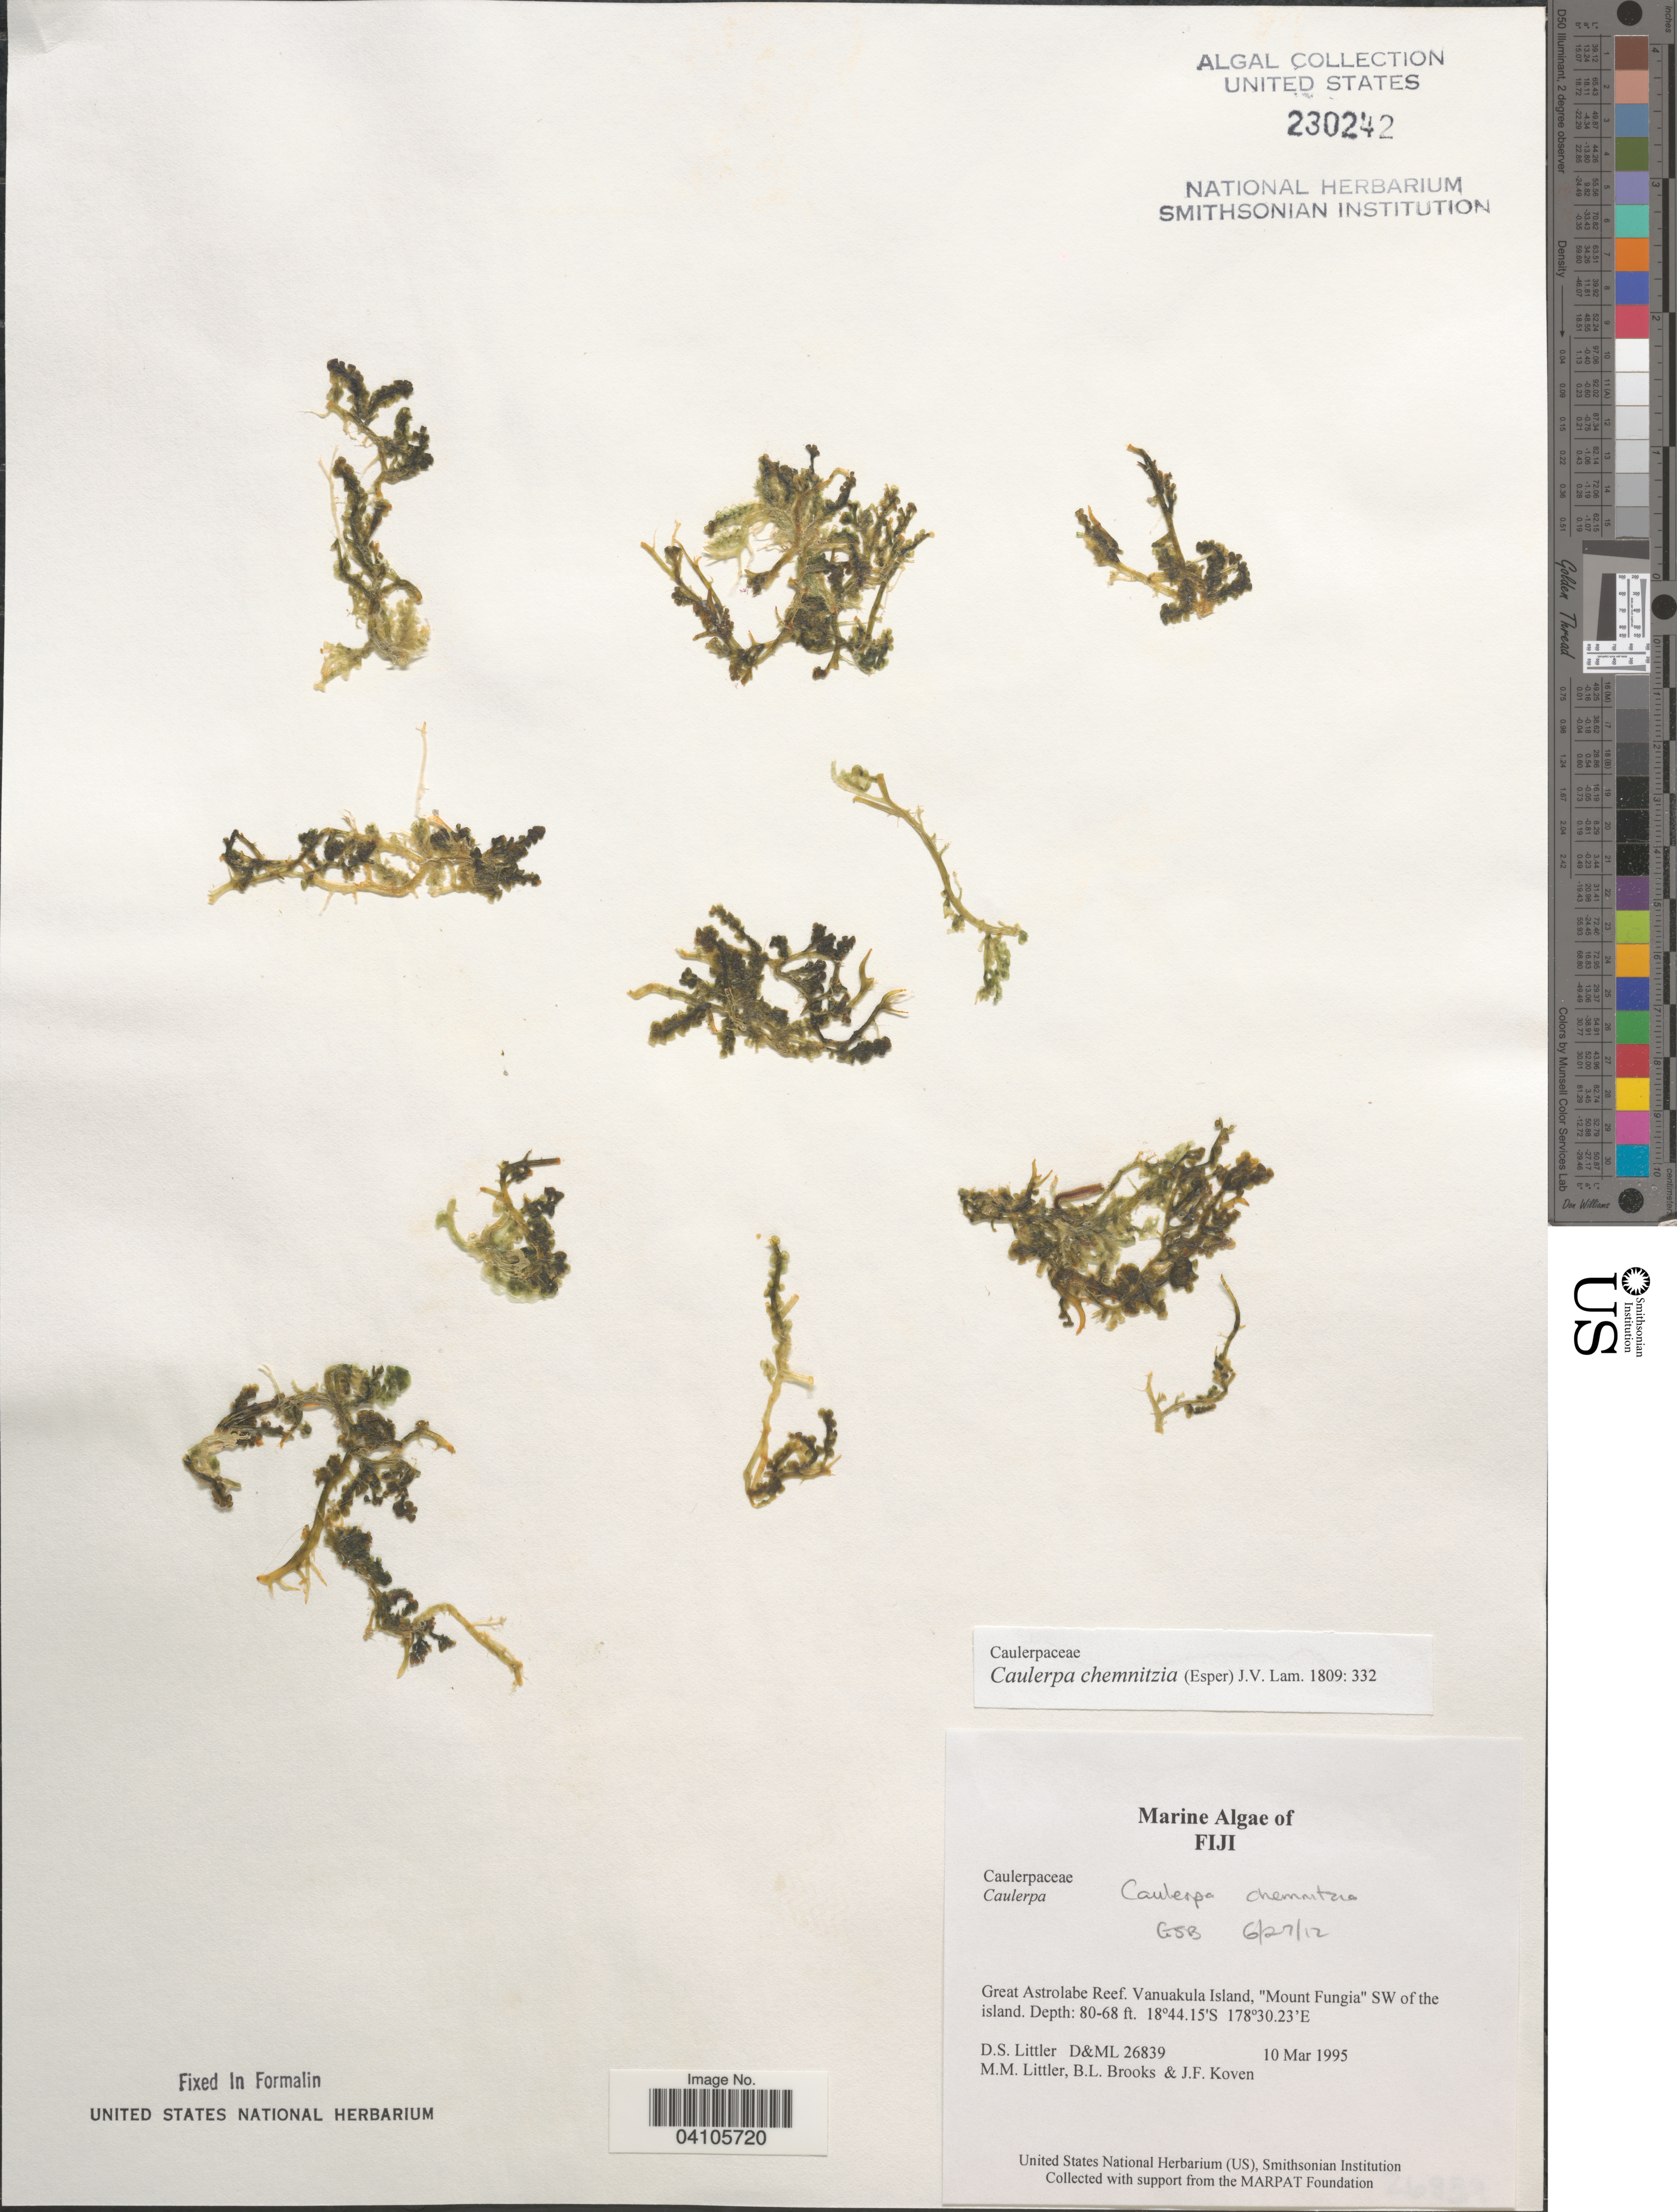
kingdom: Plantae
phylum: Chlorophyta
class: Ulvophyceae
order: Bryopsidales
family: Caulerpaceae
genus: Caulerpa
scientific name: Caulerpa chemnitzia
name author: (Esper) J.V.Lamouroux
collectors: D. S. Littler, B. Brooks & J. Koven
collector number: D&ML 26839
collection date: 1995-03-10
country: Fiji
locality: Great Astrolabe Reef. Vanuakula Island, "Mount Fungia" SW of the island.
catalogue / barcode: US 230242